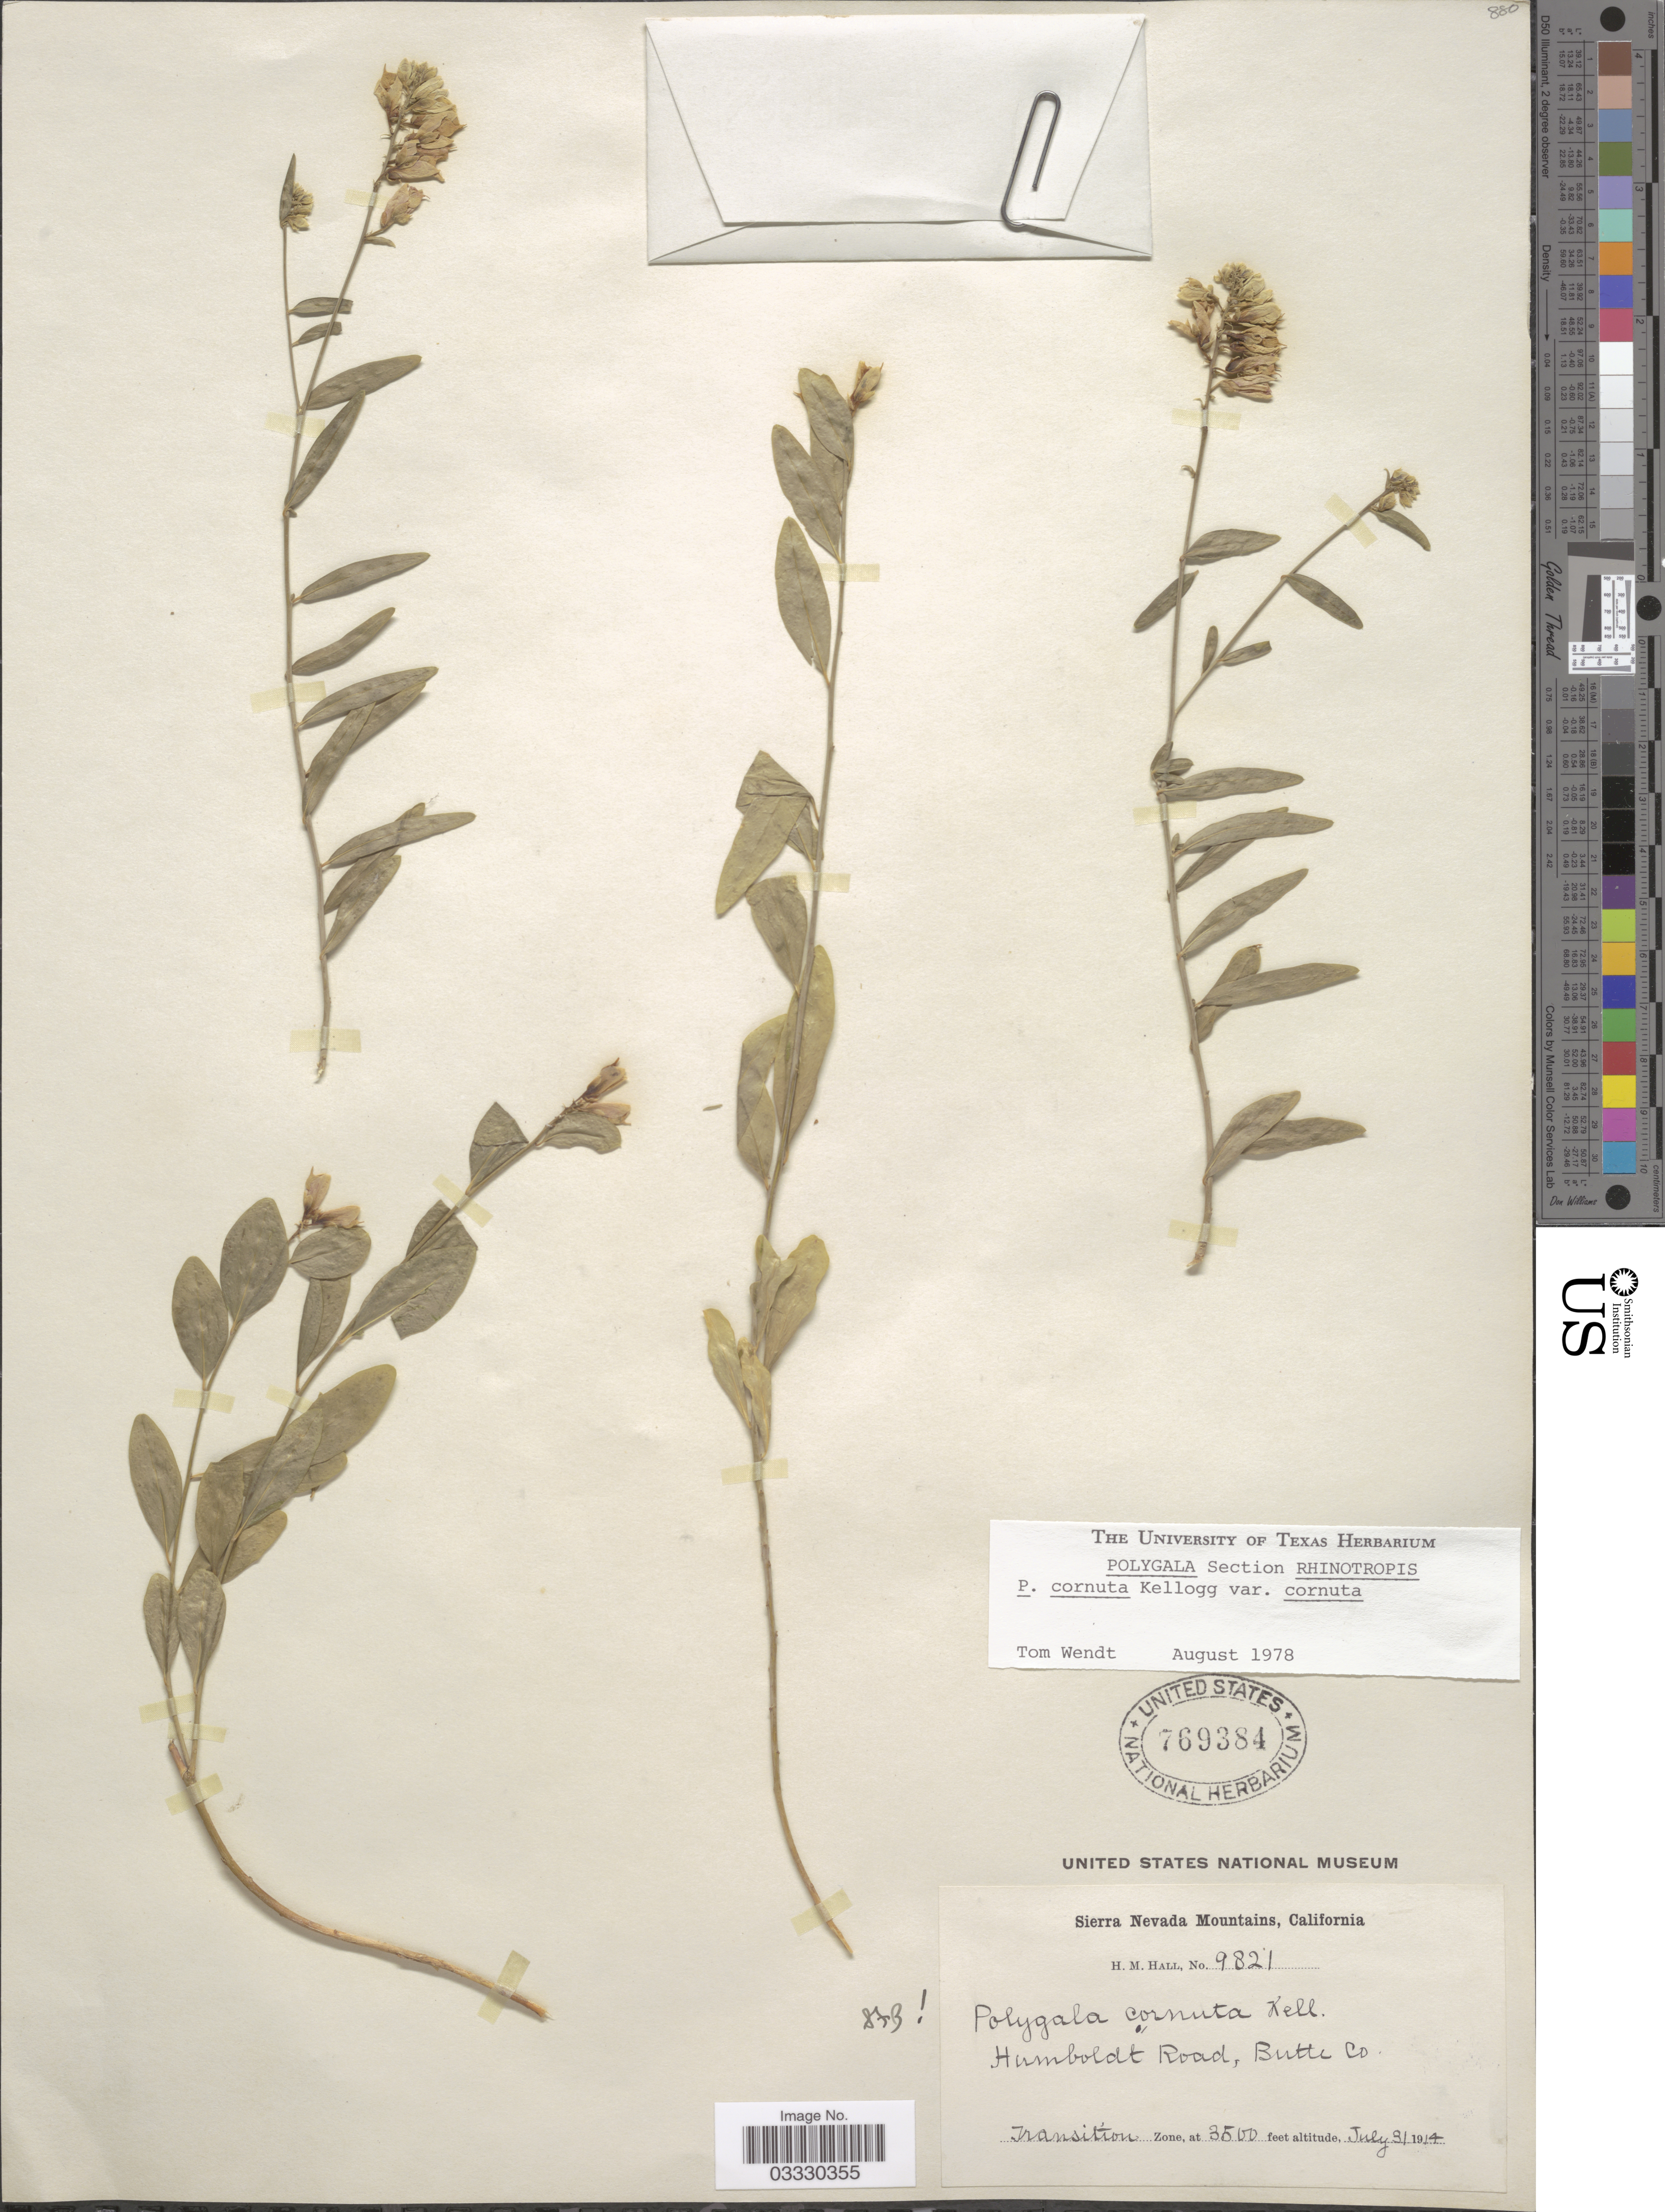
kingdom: Plantae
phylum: Tracheophyta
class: Magnoliopsida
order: Fabales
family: Polygalaceae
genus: Rhinotropis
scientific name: Rhinotropis cornuta var. cornuta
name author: (Kellogg) J.R. Abbott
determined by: Strong, Mark T., (BOT), Smithsonian Institution - National Museum of Natural History (UNITED STATES)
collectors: H. M. Hall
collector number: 9821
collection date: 1914-07-31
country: United States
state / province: California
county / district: Butte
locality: Sierra Nevada Mountains. Humboldt Road, Butte Co. Transition Zone.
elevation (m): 1067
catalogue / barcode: US 769384